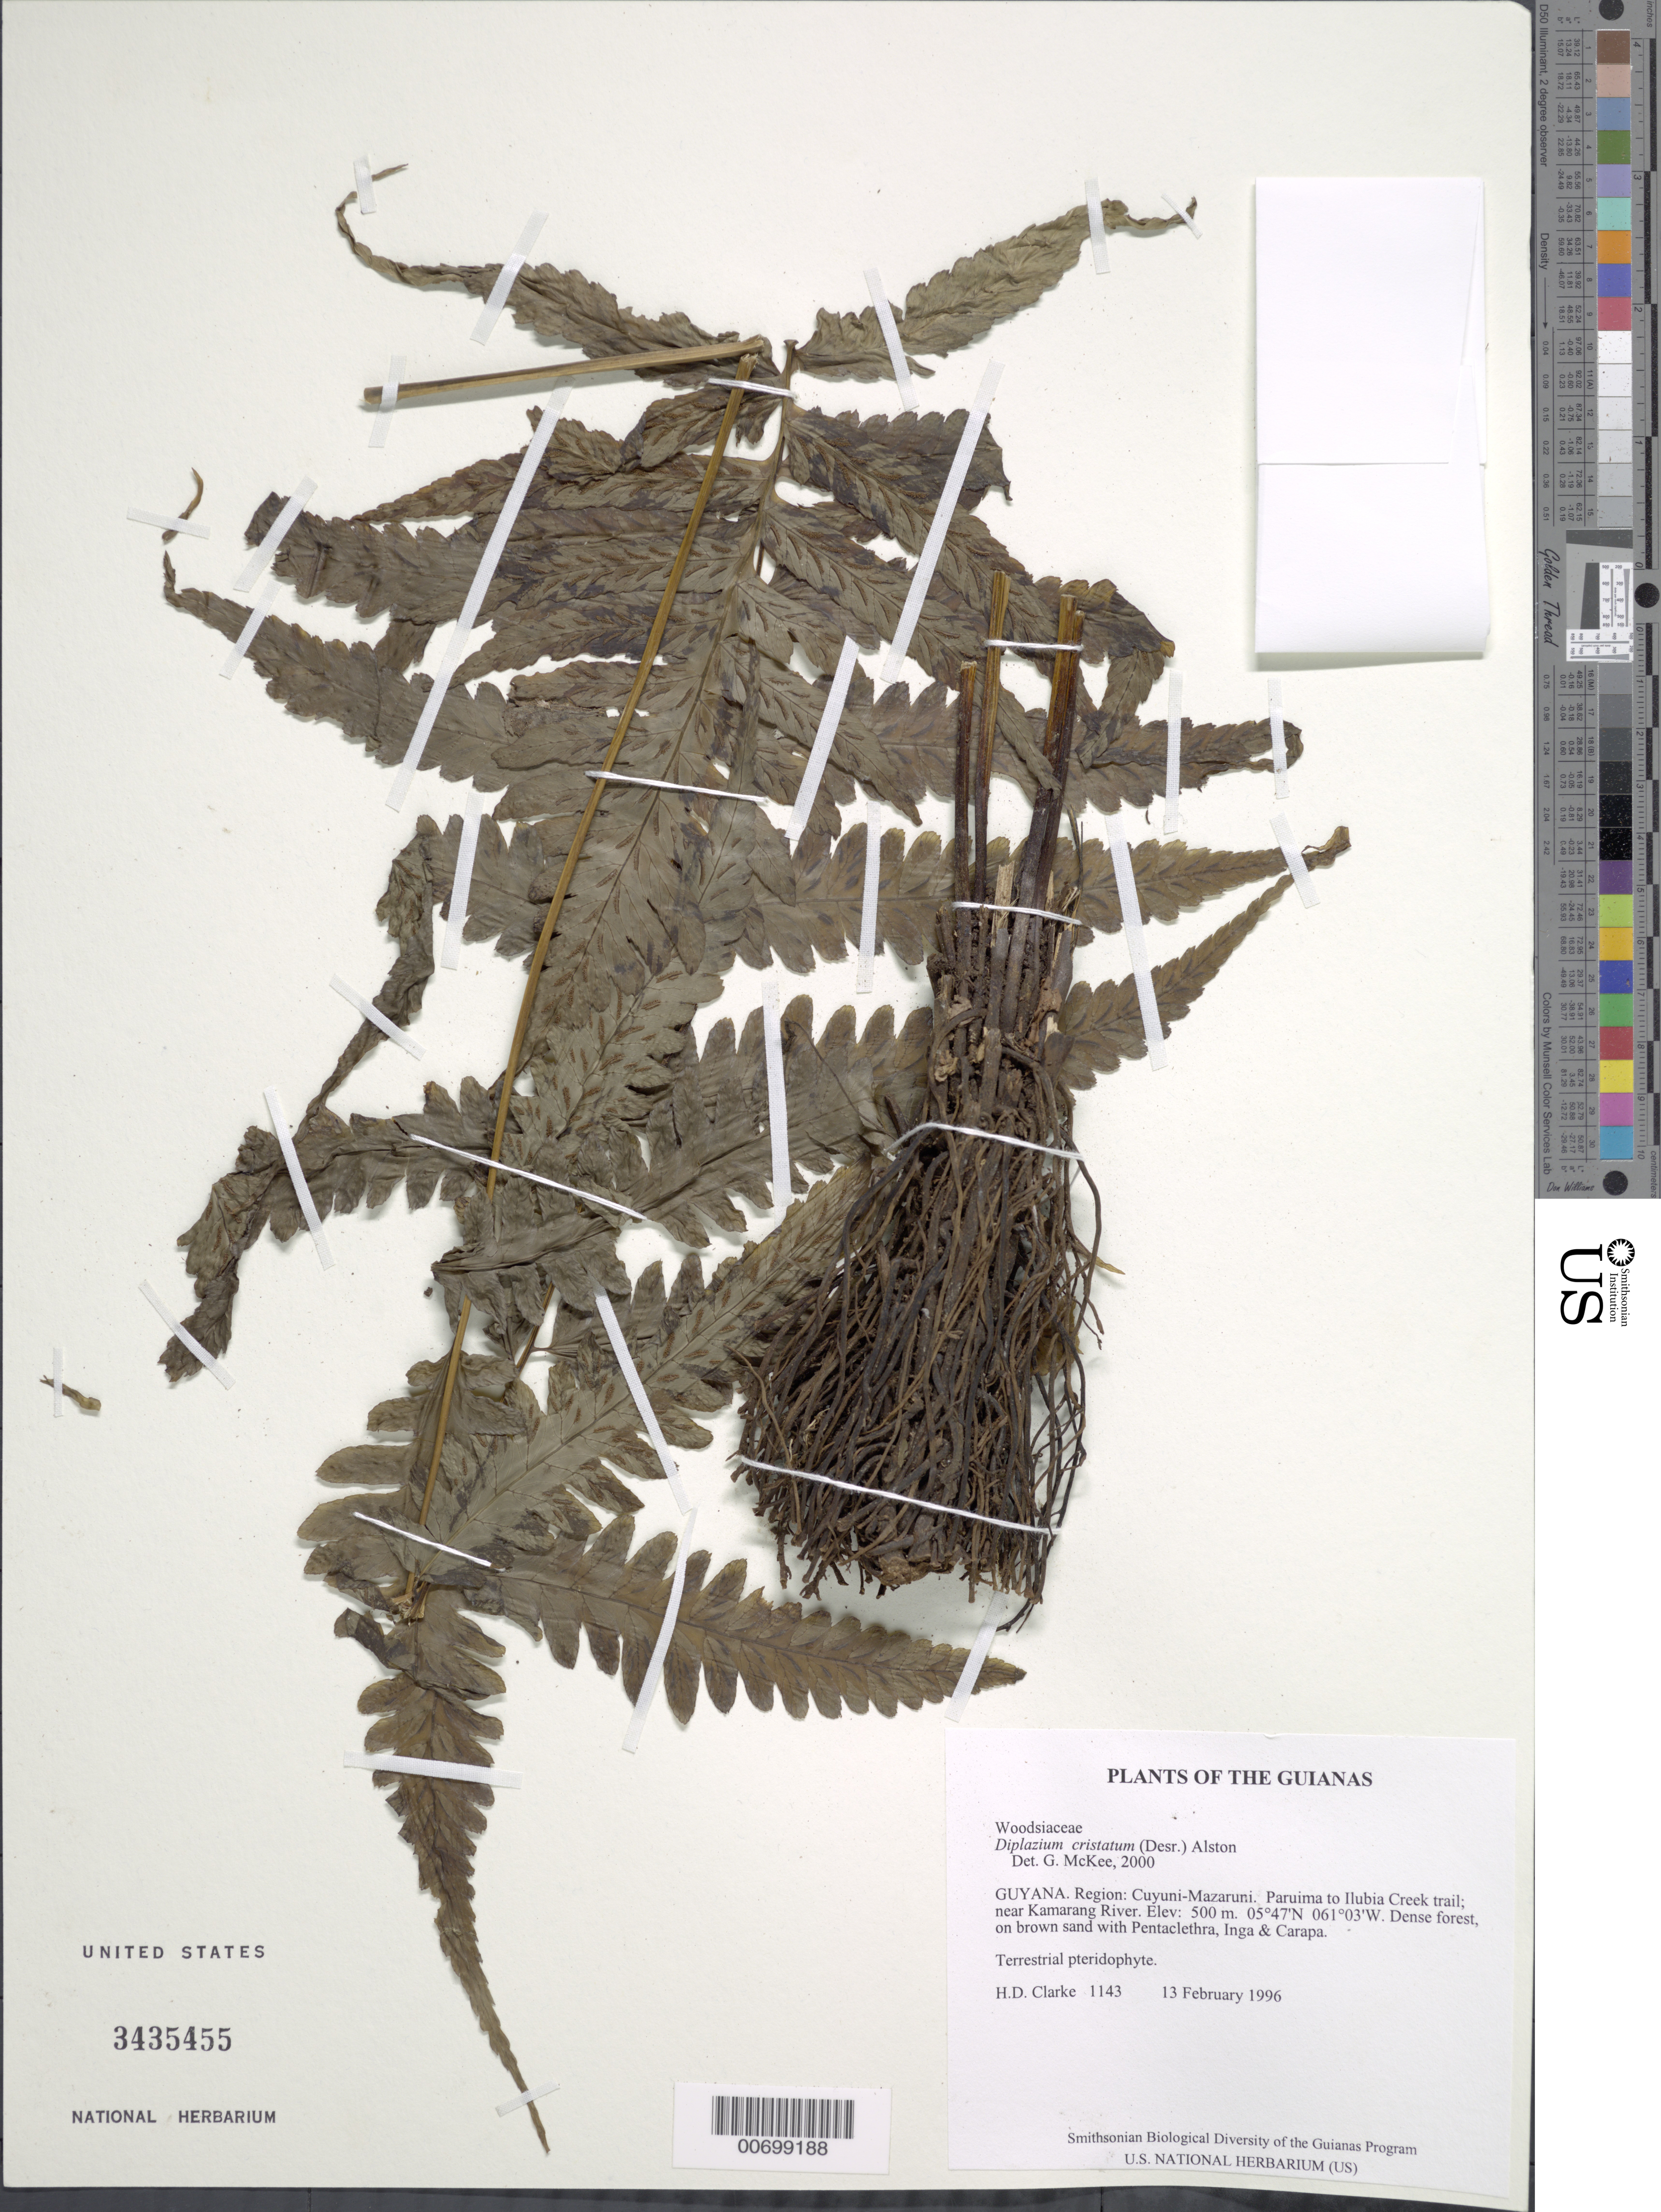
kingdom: Plantae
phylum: Tracheophyta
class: Polypodiopsida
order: Polypodiales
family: Athyriaceae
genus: Diplazium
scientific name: Diplazium cristatum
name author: (Desr.) Alston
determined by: McKee, G. S., (US), NMNH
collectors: H. D. Clarke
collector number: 1143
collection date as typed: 13 February 1996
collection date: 1996-02-13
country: Guyana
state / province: Cuyuni-Mazaruni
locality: Paruima to Ilubia Creek trail; near Kamarang River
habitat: Dense forest, on brown sand with Pentaclethra, Inga & Carapa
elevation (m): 500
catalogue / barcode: US 3435455